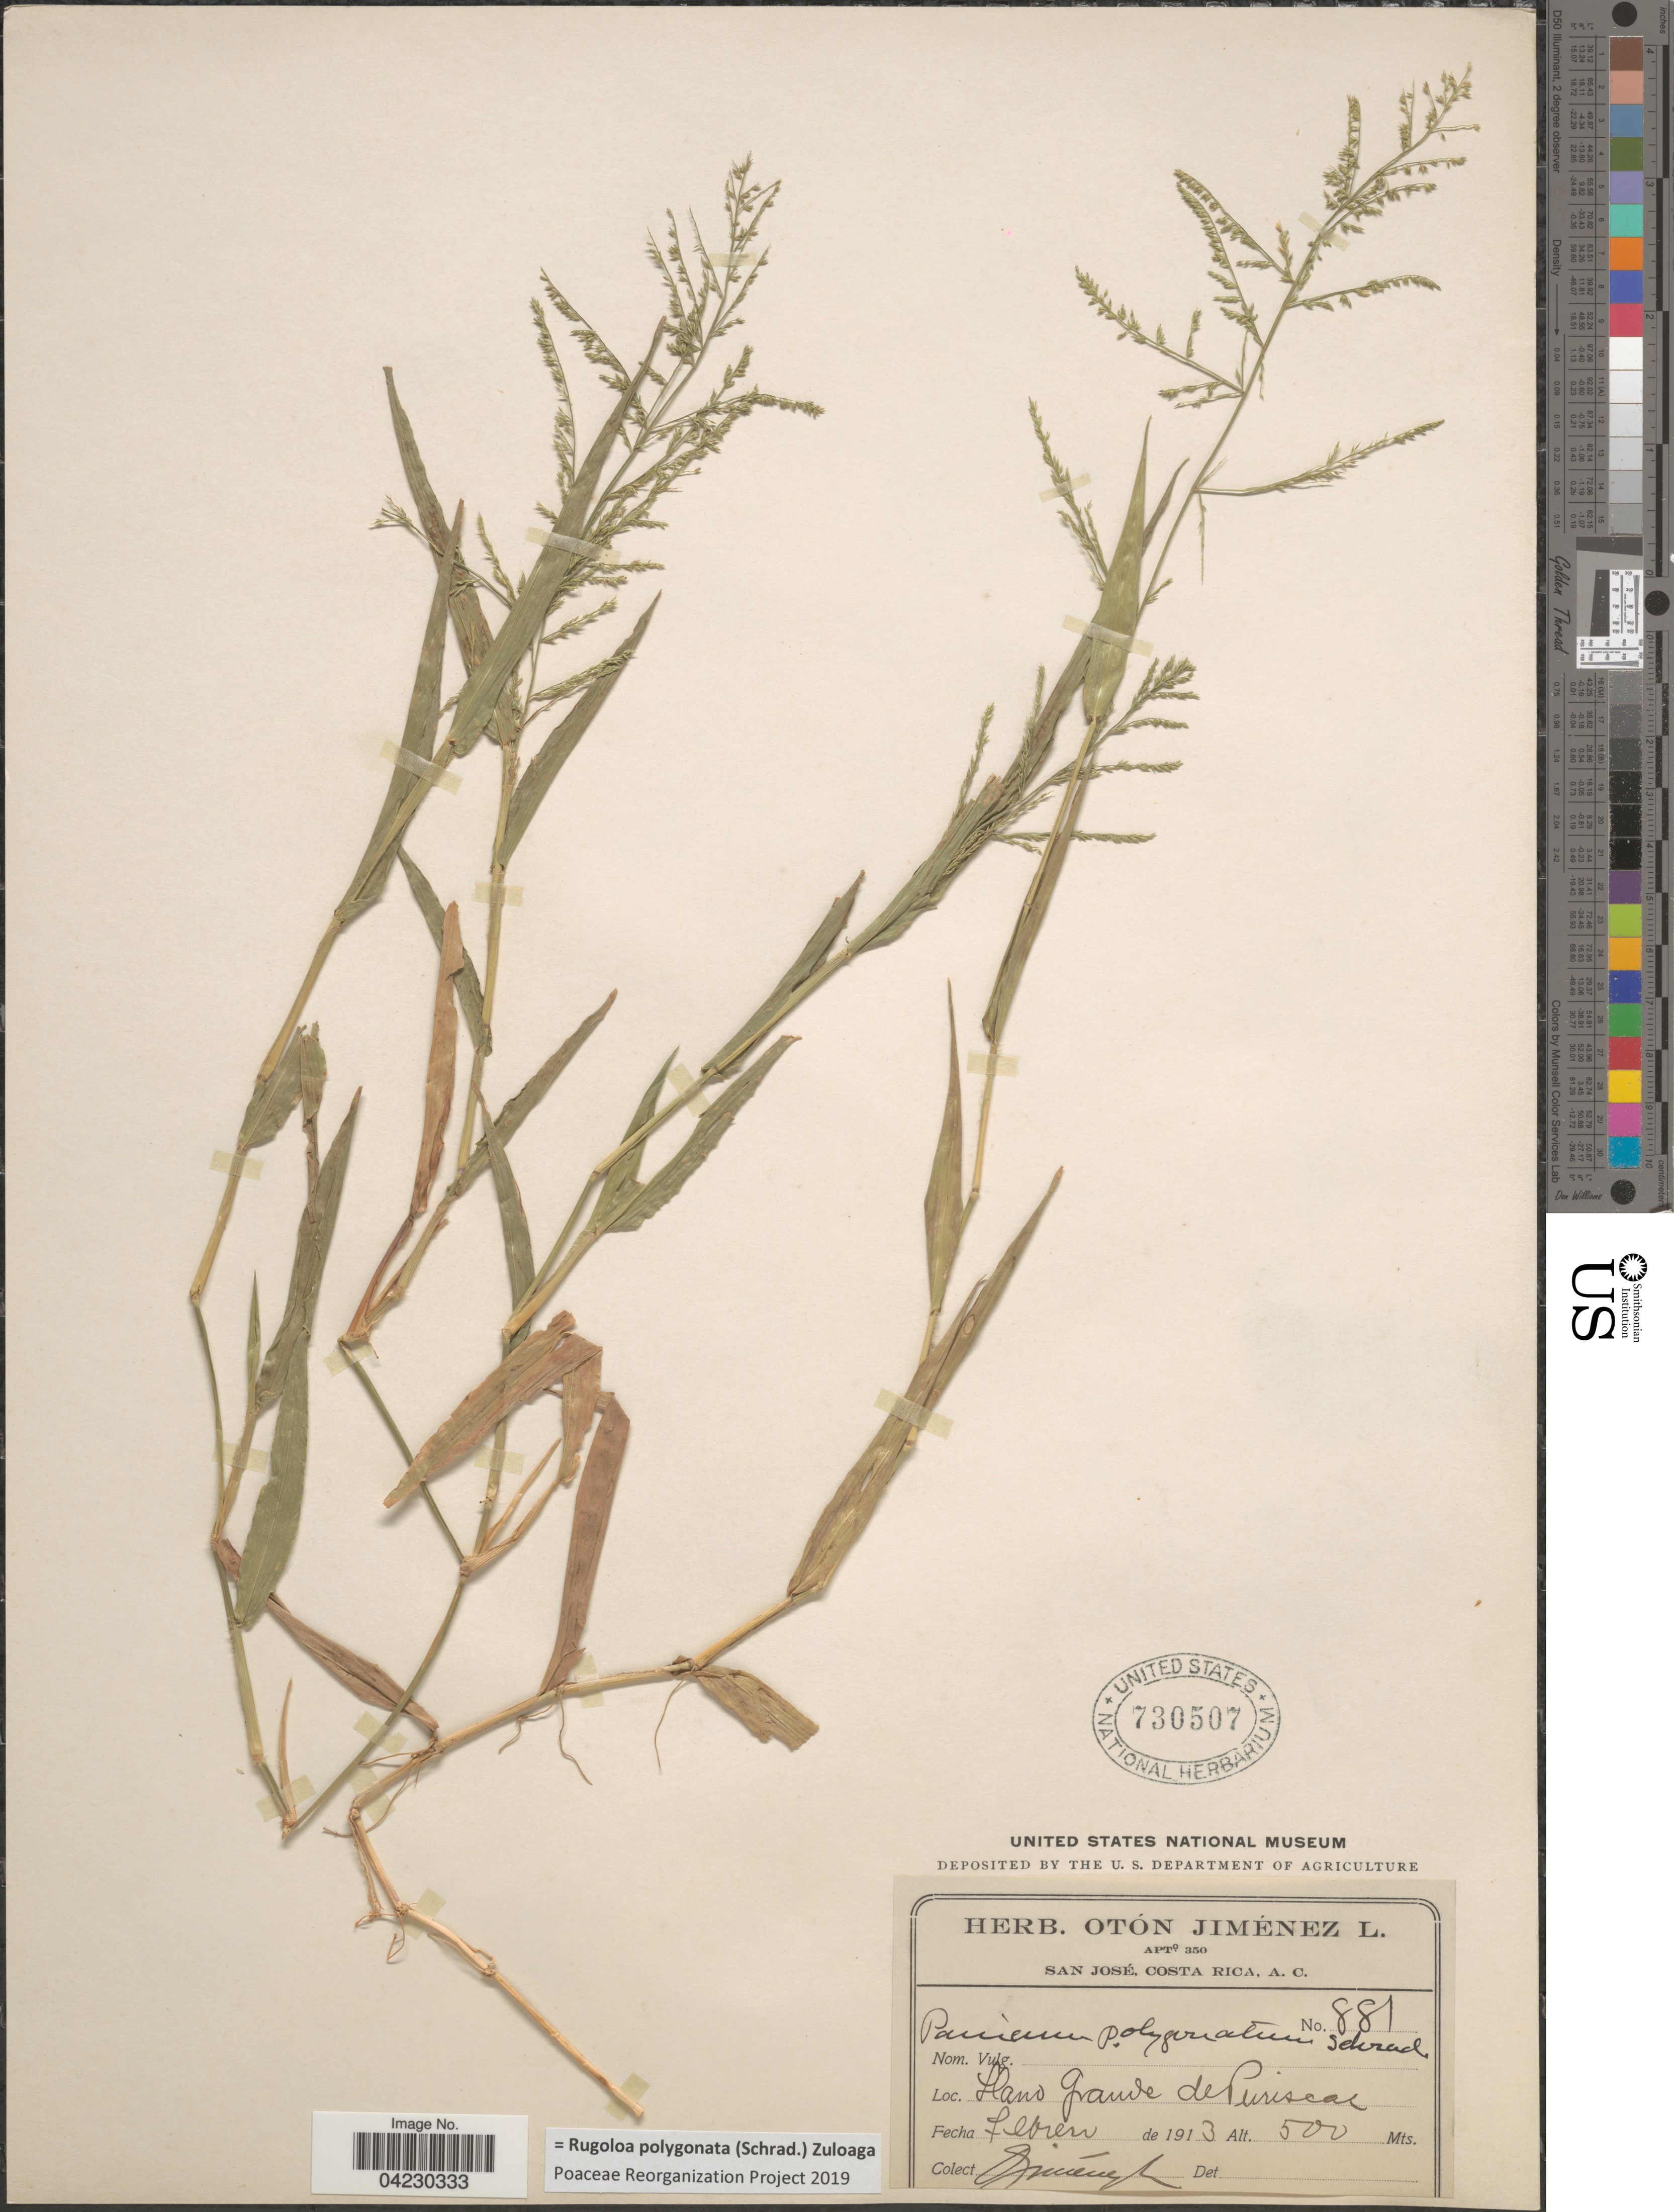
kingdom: Plantae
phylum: Tracheophyta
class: Liliopsida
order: Poales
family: Poaceae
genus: Rugoloa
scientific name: Rugoloa polygonata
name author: (Schrad.) Zuloaga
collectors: O. Jiménez L.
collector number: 881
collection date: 1913-02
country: Costa Rica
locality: Llano Grande de Puriscal.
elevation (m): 500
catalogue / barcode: US 730507